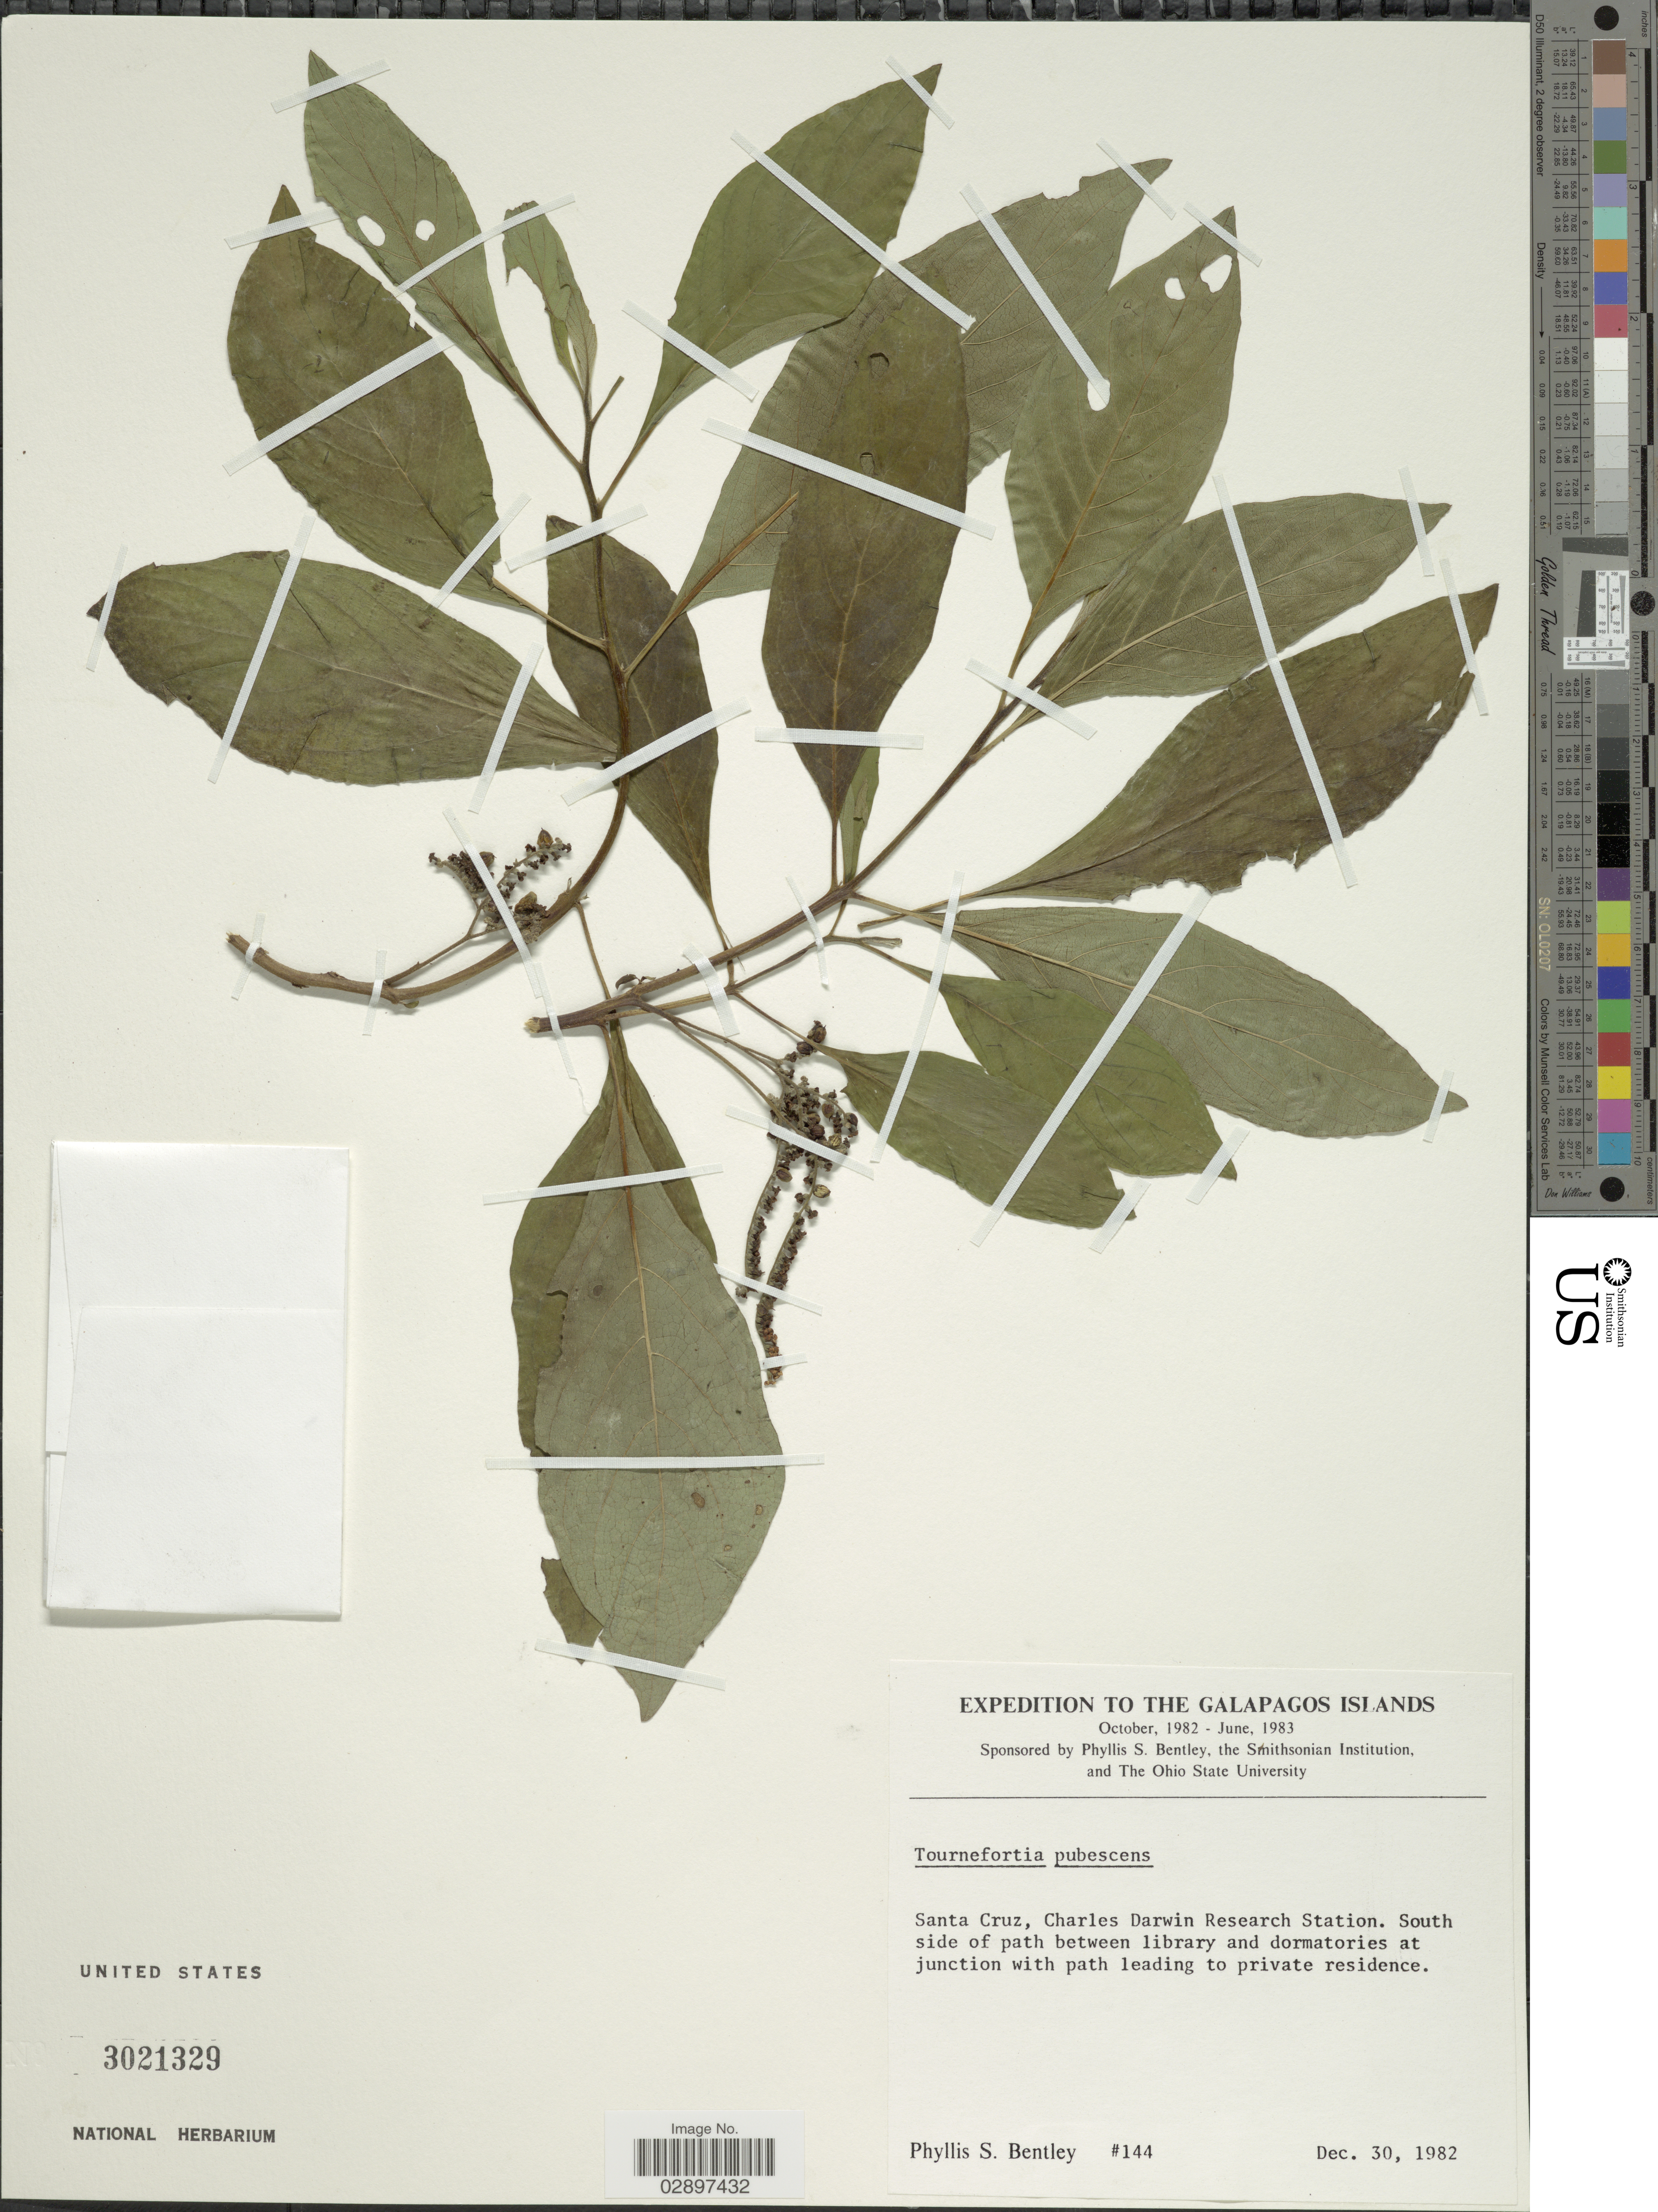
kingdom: Plantae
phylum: Tracheophyta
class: Magnoliopsida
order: Boraginales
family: Heliotropiaceae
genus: Tournefortia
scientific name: Tournefortia pubescens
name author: Hook. f.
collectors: P. S. Bentley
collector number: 144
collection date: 1982-12-30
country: Ecuador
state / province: Colón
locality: The Galapagos Islands. Santa Cruz. Charles Darwin Research Station. South side of path between library and dormatories at junction with path leading to private residence.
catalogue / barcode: US 3021329